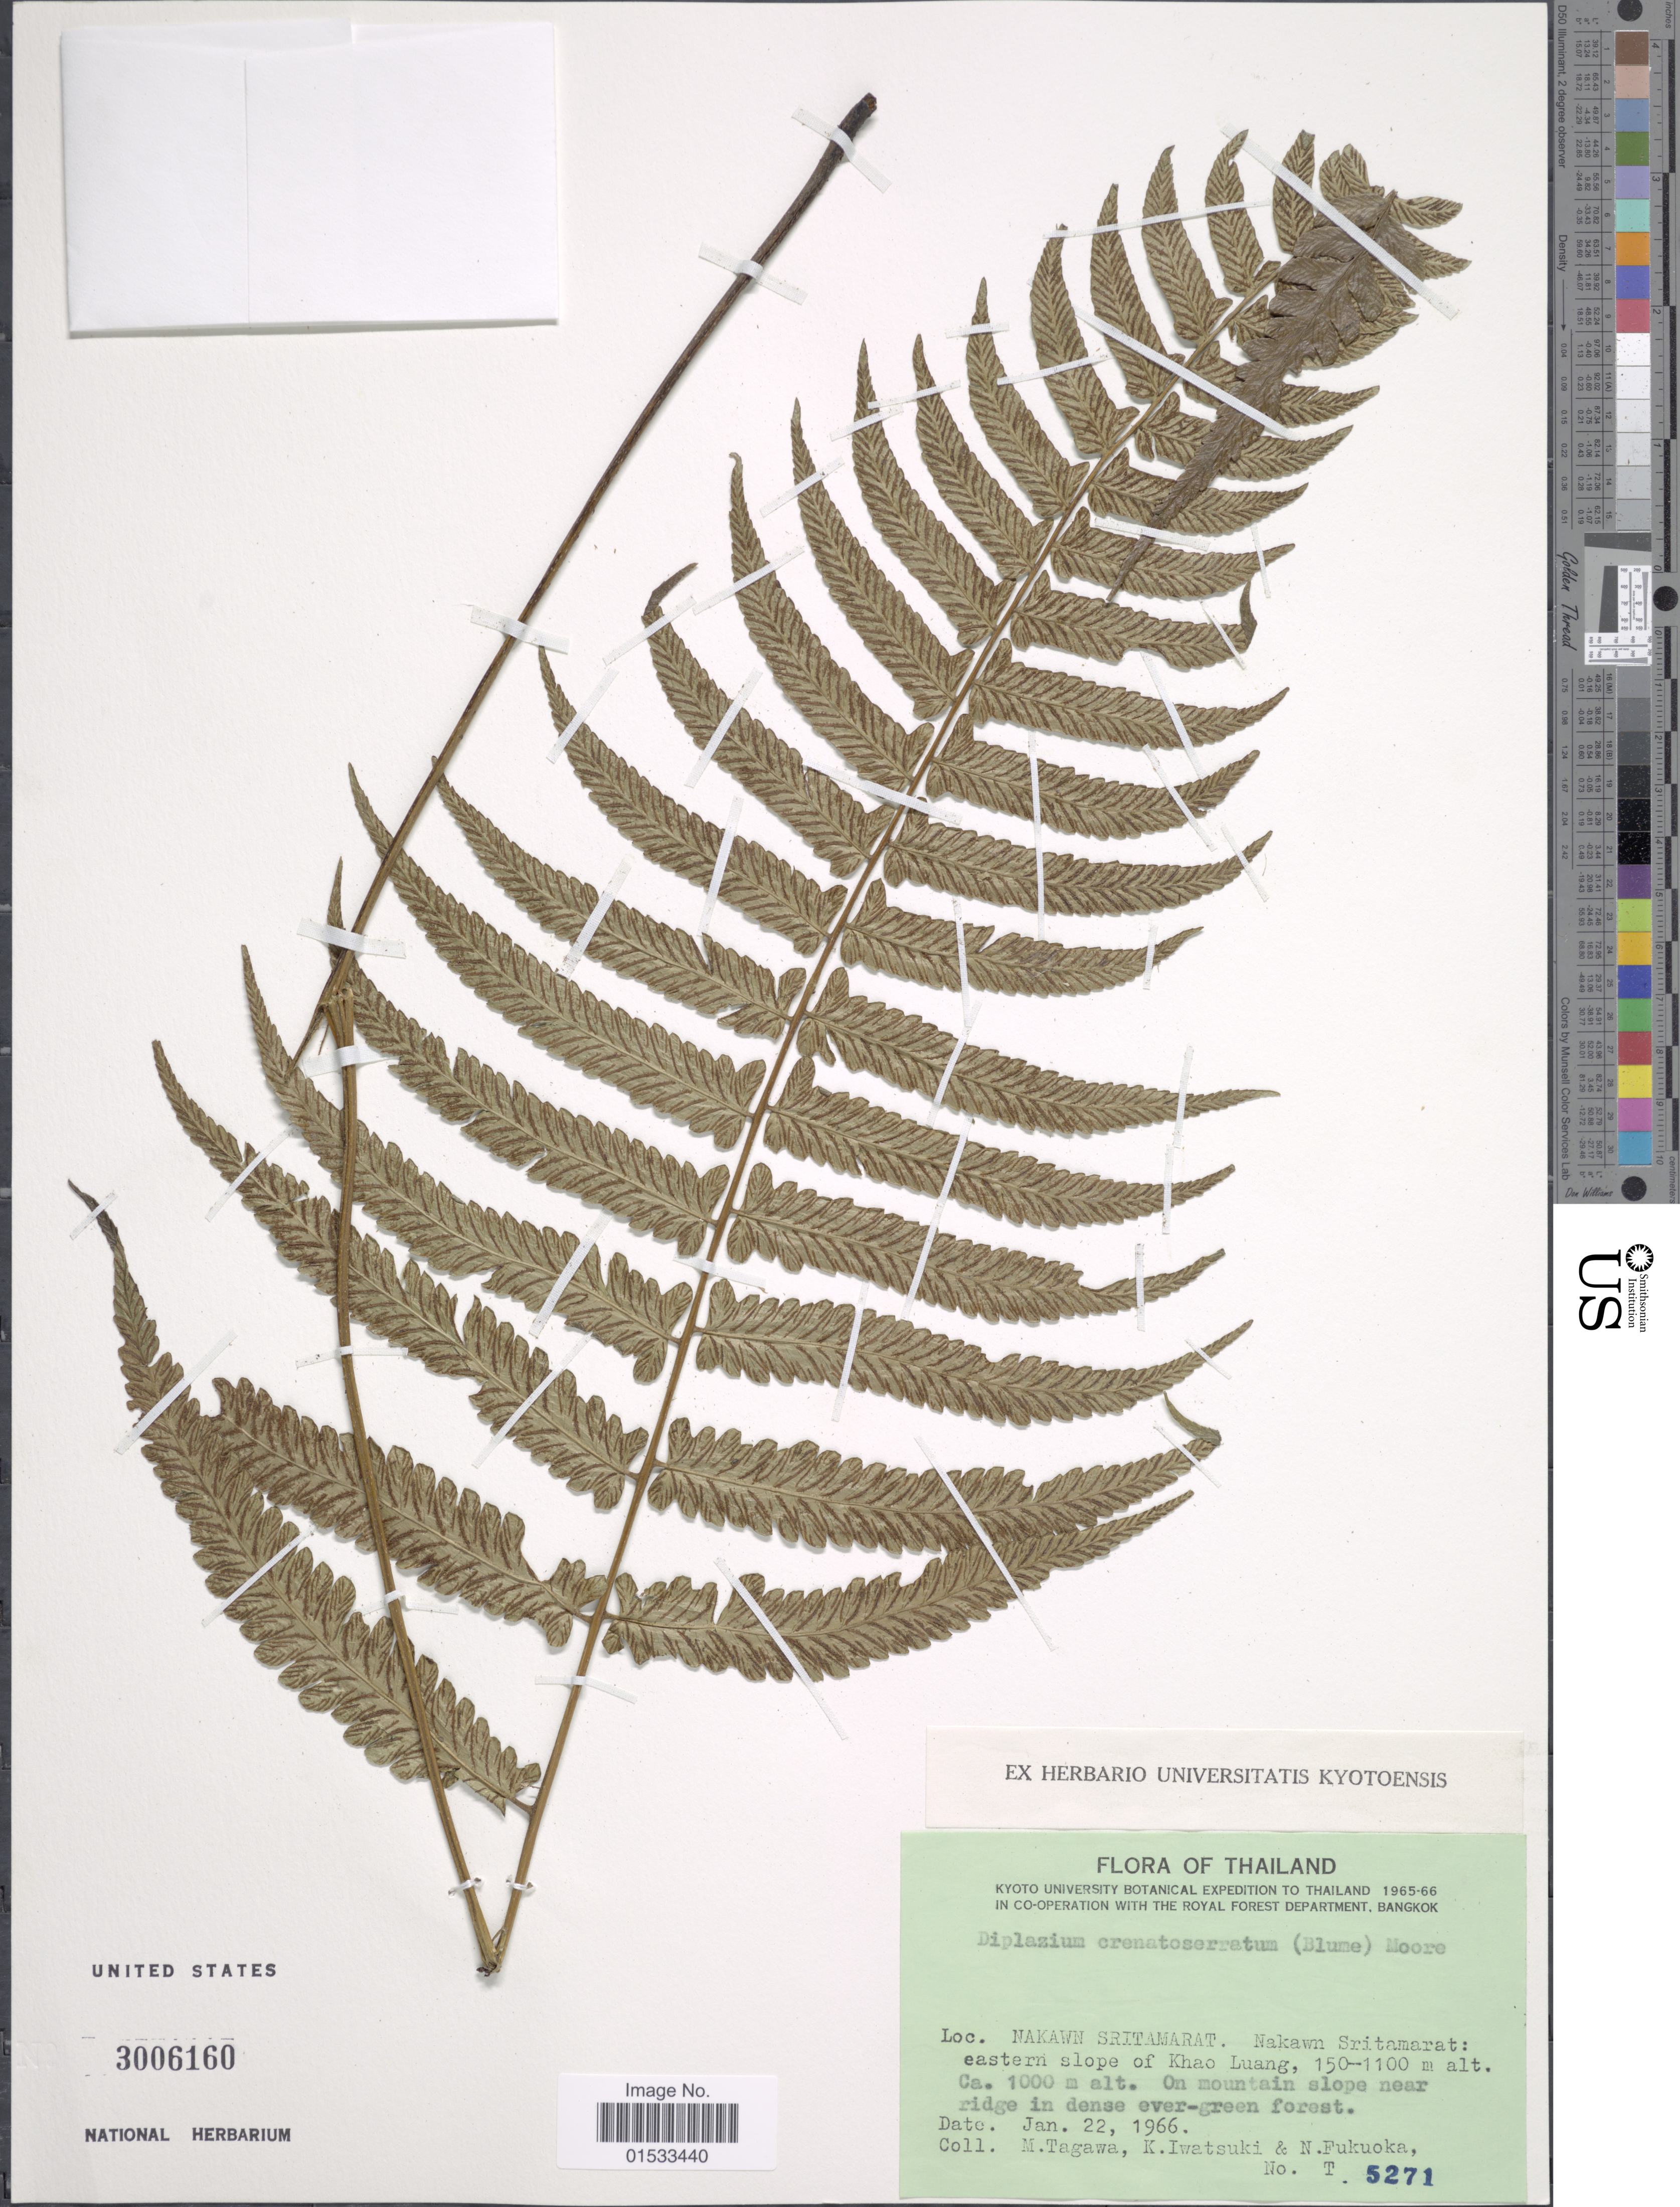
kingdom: Plantae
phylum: Tracheophyta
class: Polypodiopsida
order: Polypodiales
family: Athyriaceae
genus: Diplazium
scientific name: Diplazium crenatoserratum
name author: (Blume) T. Moore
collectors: M. Tagawa, K. Iwatsuki & N. Fukuoka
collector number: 5271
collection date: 1966-01-22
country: Thailand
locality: Nakwan Sritamarat, eastern slope of Khao Luang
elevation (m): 150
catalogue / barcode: US 3006160